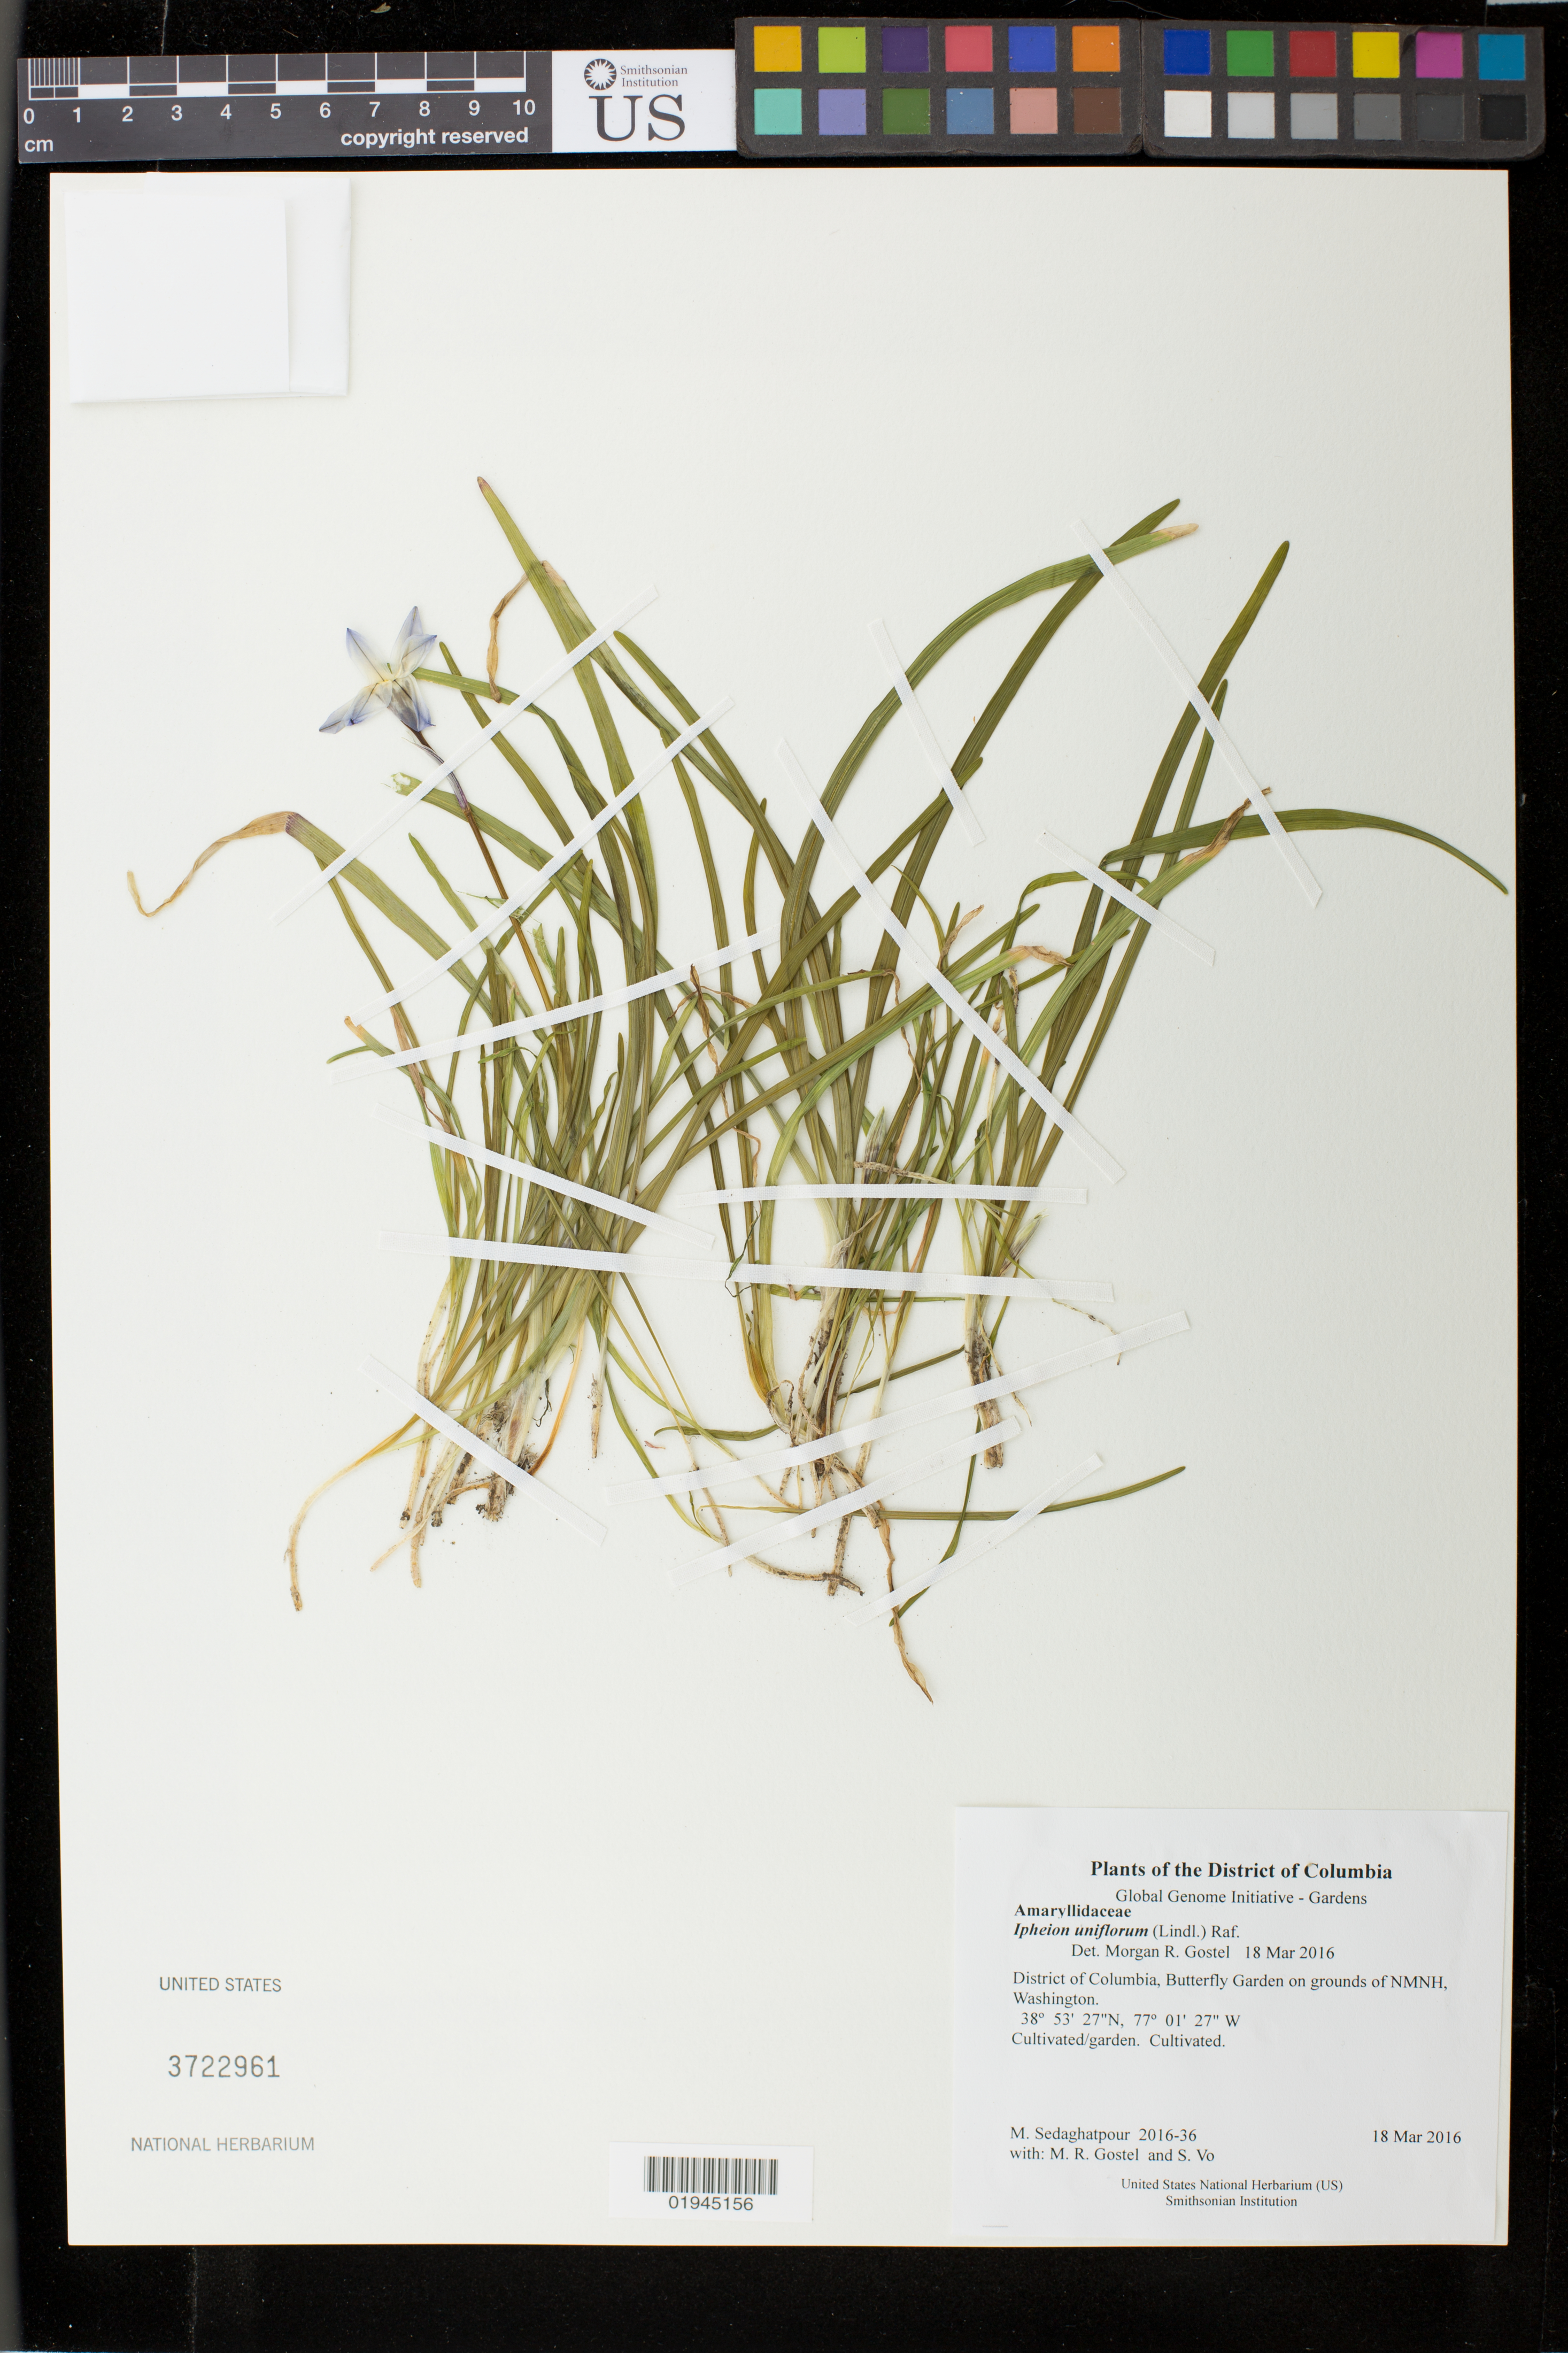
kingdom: Plantae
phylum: Tracheophyta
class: Liliopsida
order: Asparagales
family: Amaryllidaceae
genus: Ipheion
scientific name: Ipheion uniflorum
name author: (Graham) Raf.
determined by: Gostel, Morgan R., (BRIT), Botanical Research Institute of Texas (UNITED STATES)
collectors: M. Sedaghatpour, M. R. Gostel & S. Vo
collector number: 2016-36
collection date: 2016-03-18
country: United States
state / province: District of Columbia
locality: Butterfly Garden on grounds of NMNH, Washington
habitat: Cultivated/garden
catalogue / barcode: US 3722961